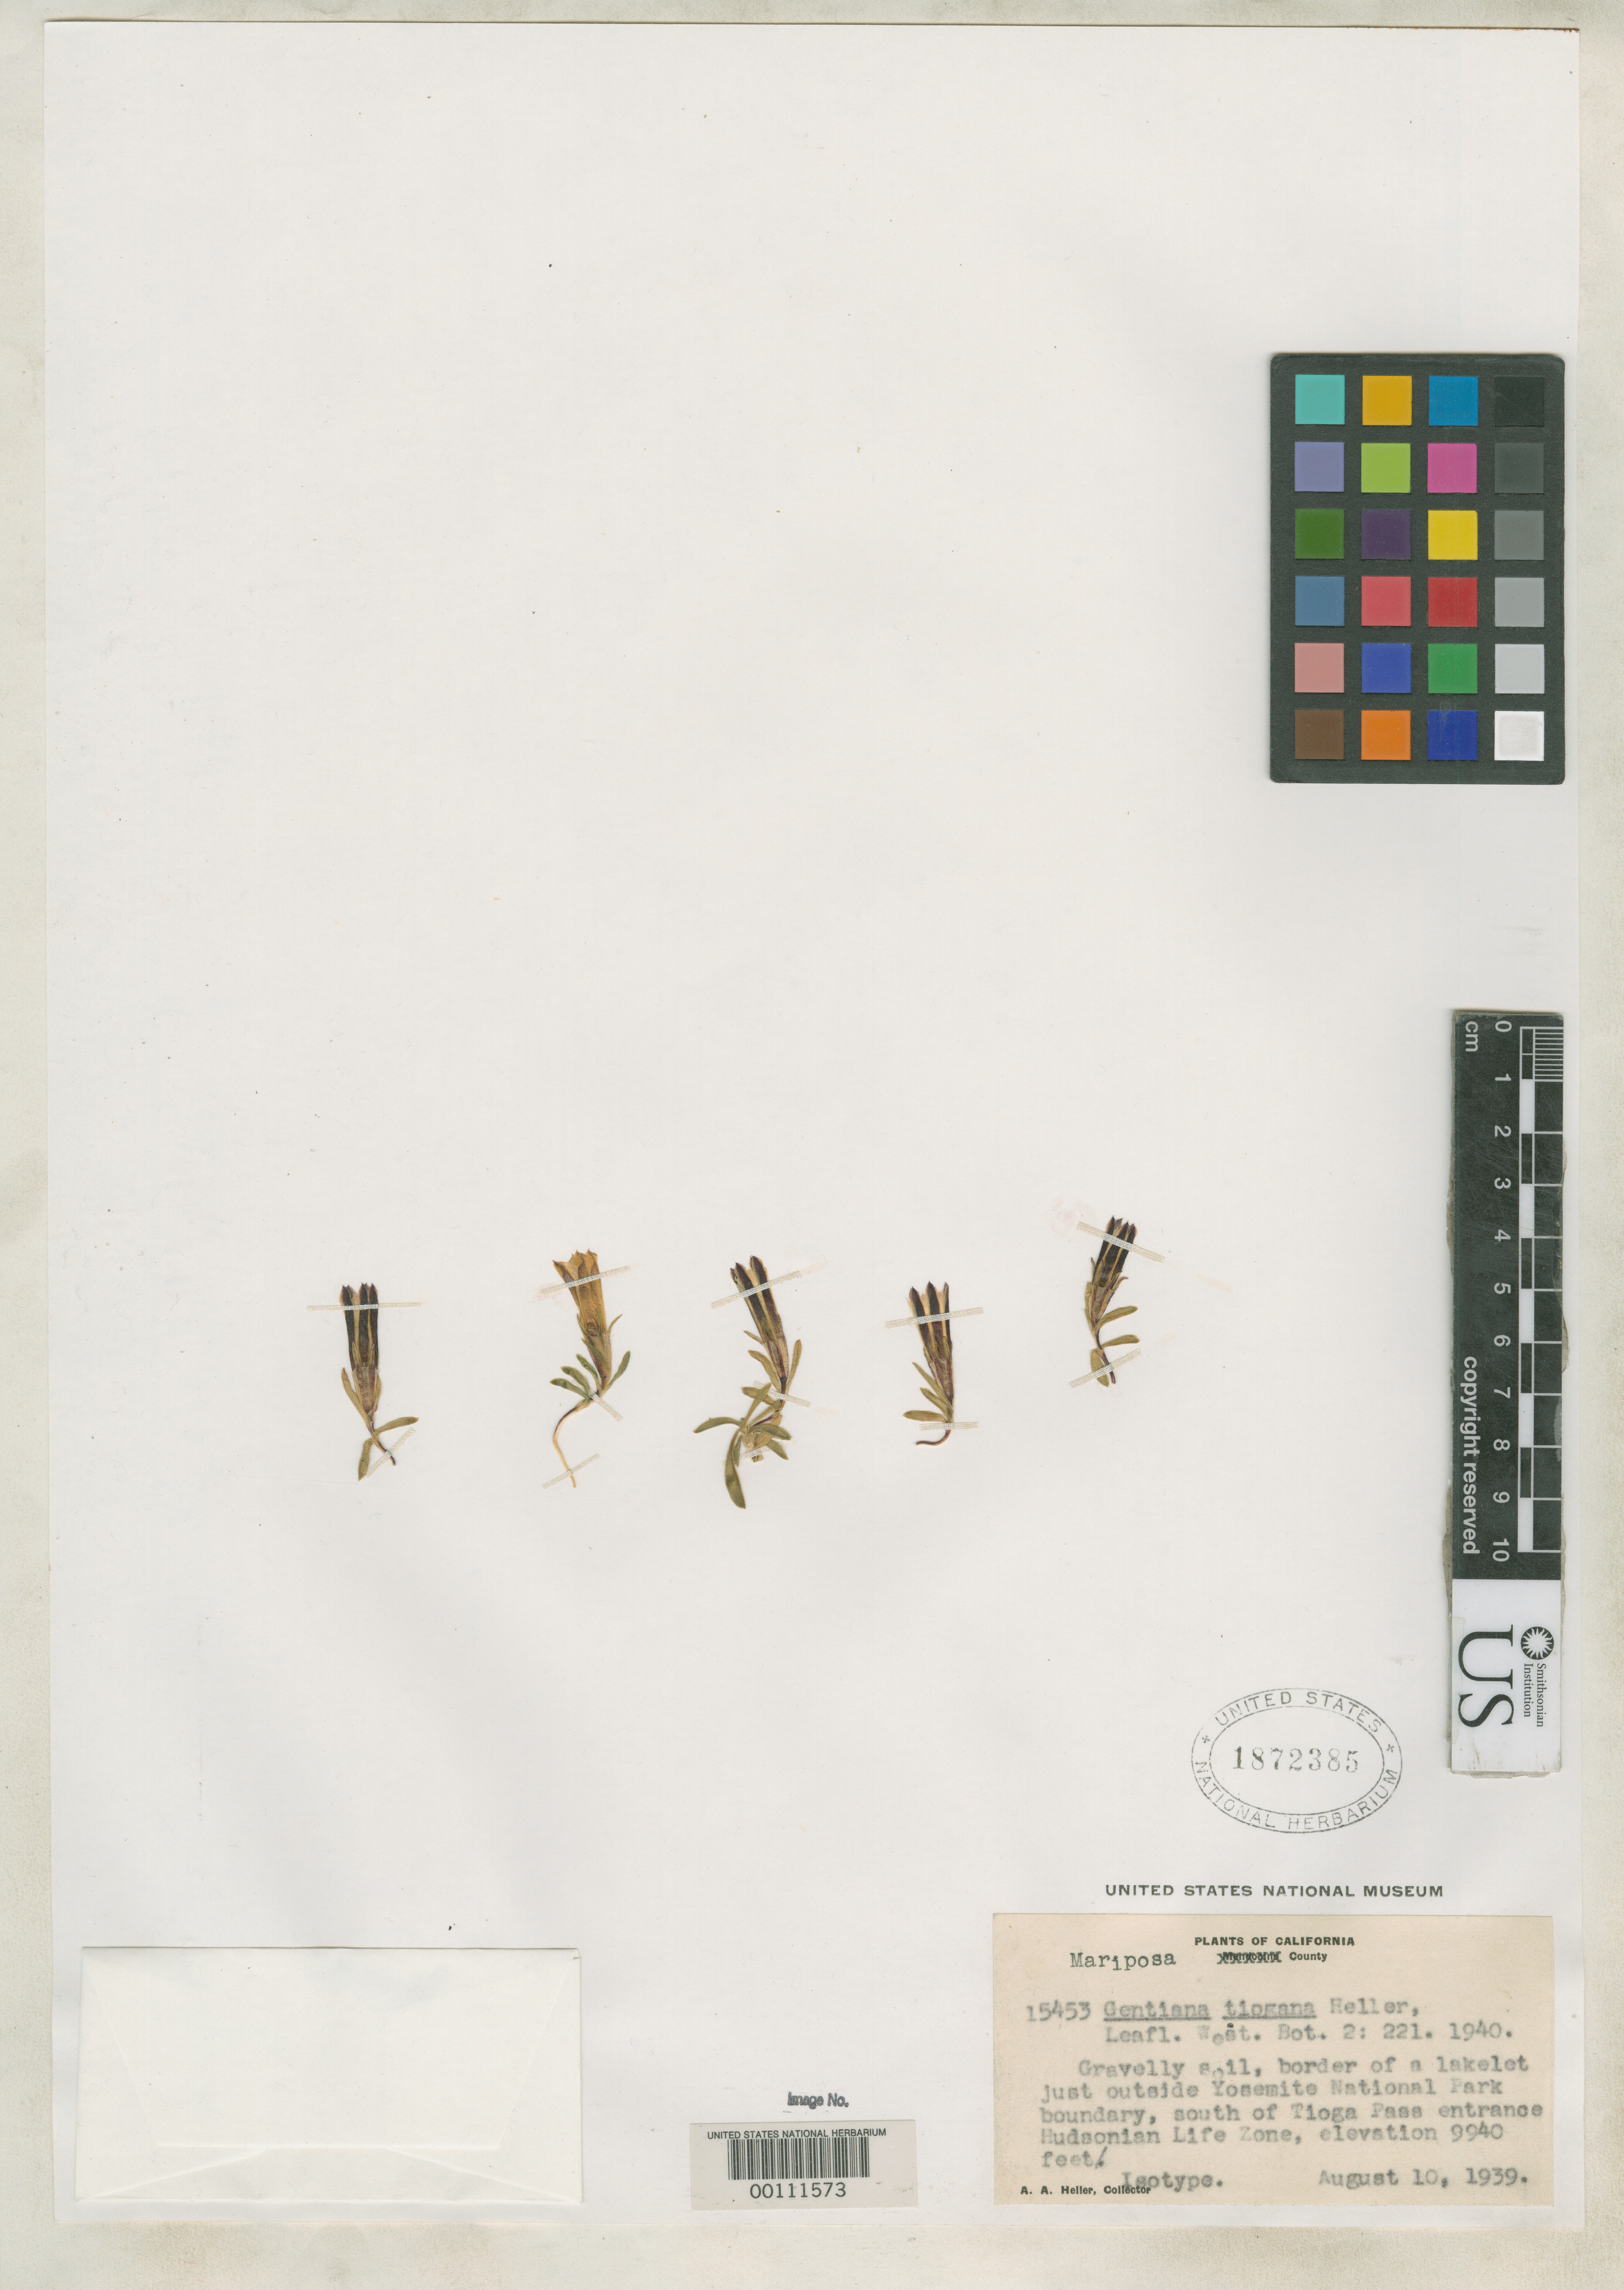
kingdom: Plantae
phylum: Tracheophyta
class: Magnoliopsida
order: Gentianales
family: Gentianaceae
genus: Gentiana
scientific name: Gentiana tiogana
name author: A. Heller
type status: Isotype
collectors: A. A. Heller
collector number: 15453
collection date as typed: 10 Aug 1939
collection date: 1939-08-10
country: United States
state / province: California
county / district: Mariposa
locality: Yosemite National Park boundary, south of Tioga, Tioga Pass entrance, Hudsonian life zone; alt. 9940 ft.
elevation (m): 3030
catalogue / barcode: US 1872385